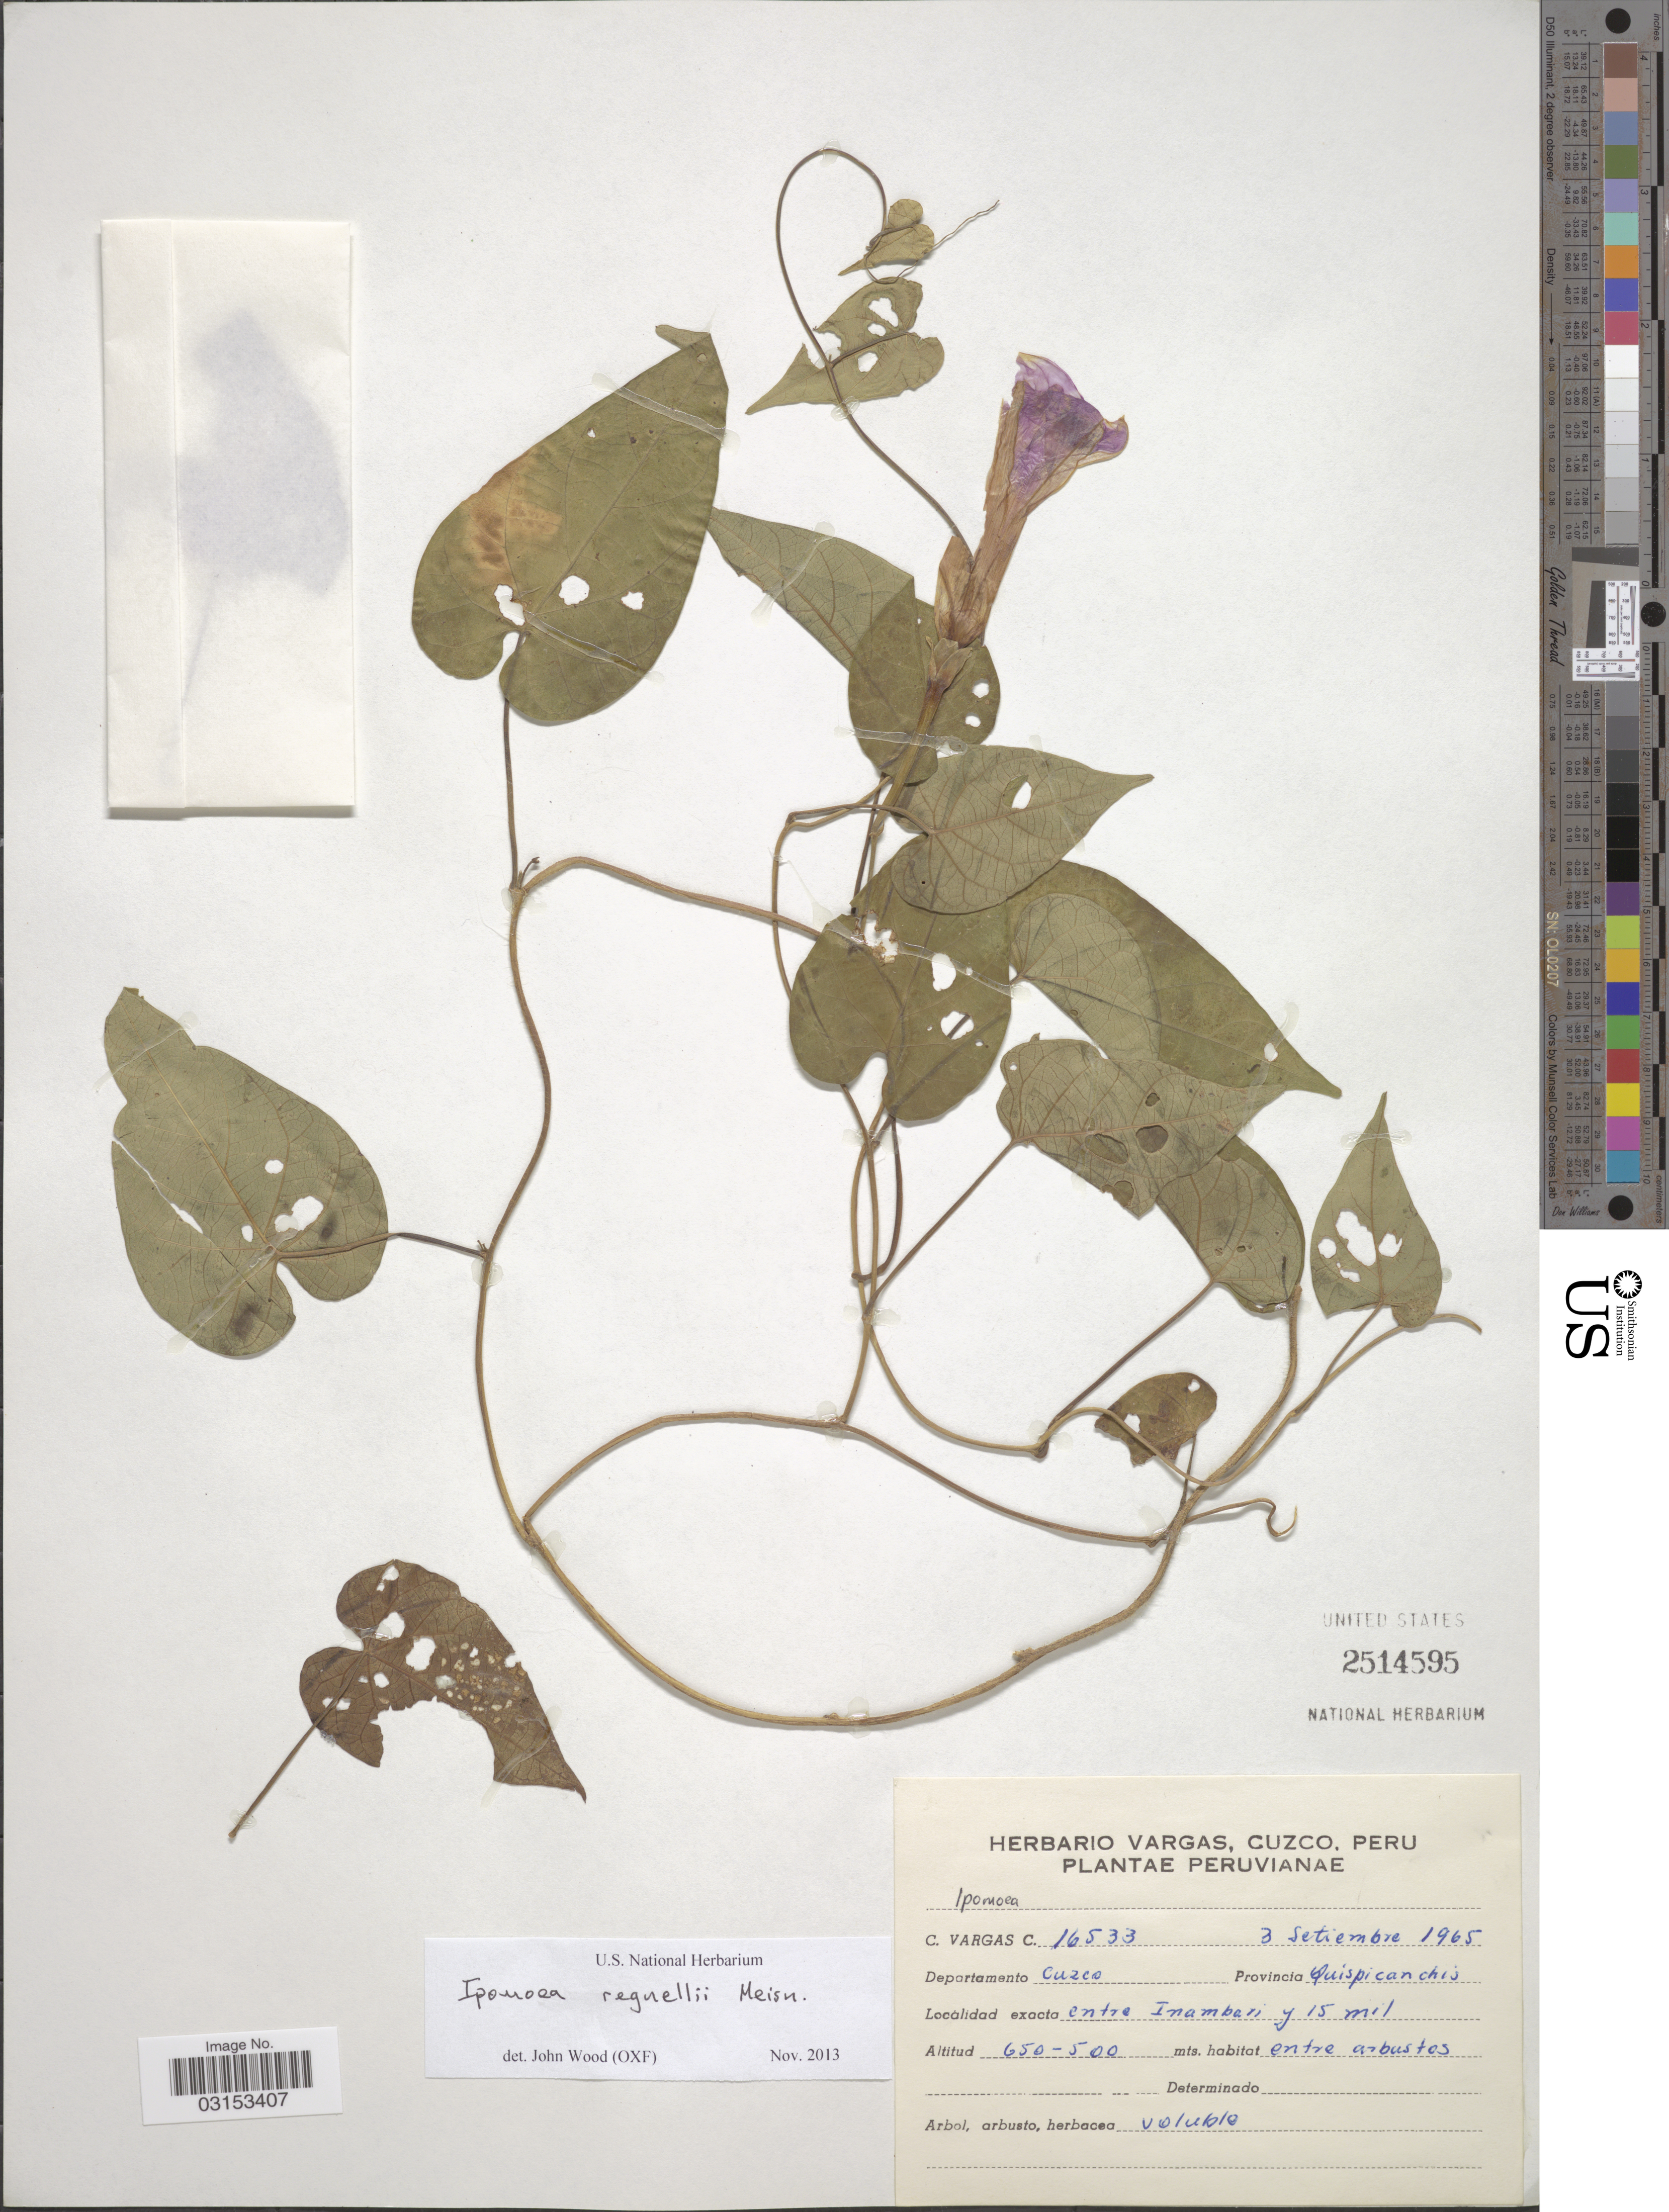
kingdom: Plantae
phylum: Tracheophyta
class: Magnoliopsida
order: Solanales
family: Convolvulaceae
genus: Ipomoea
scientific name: Ipomoea regnellii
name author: Meisn.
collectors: C. Vargas Calderón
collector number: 16533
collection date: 1965-09-03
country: Peru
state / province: Cusco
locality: Departamento Cuzco. Provincia Quispicanchis. Entre Inambari y 15 mil.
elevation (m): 500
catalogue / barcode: US 2514595